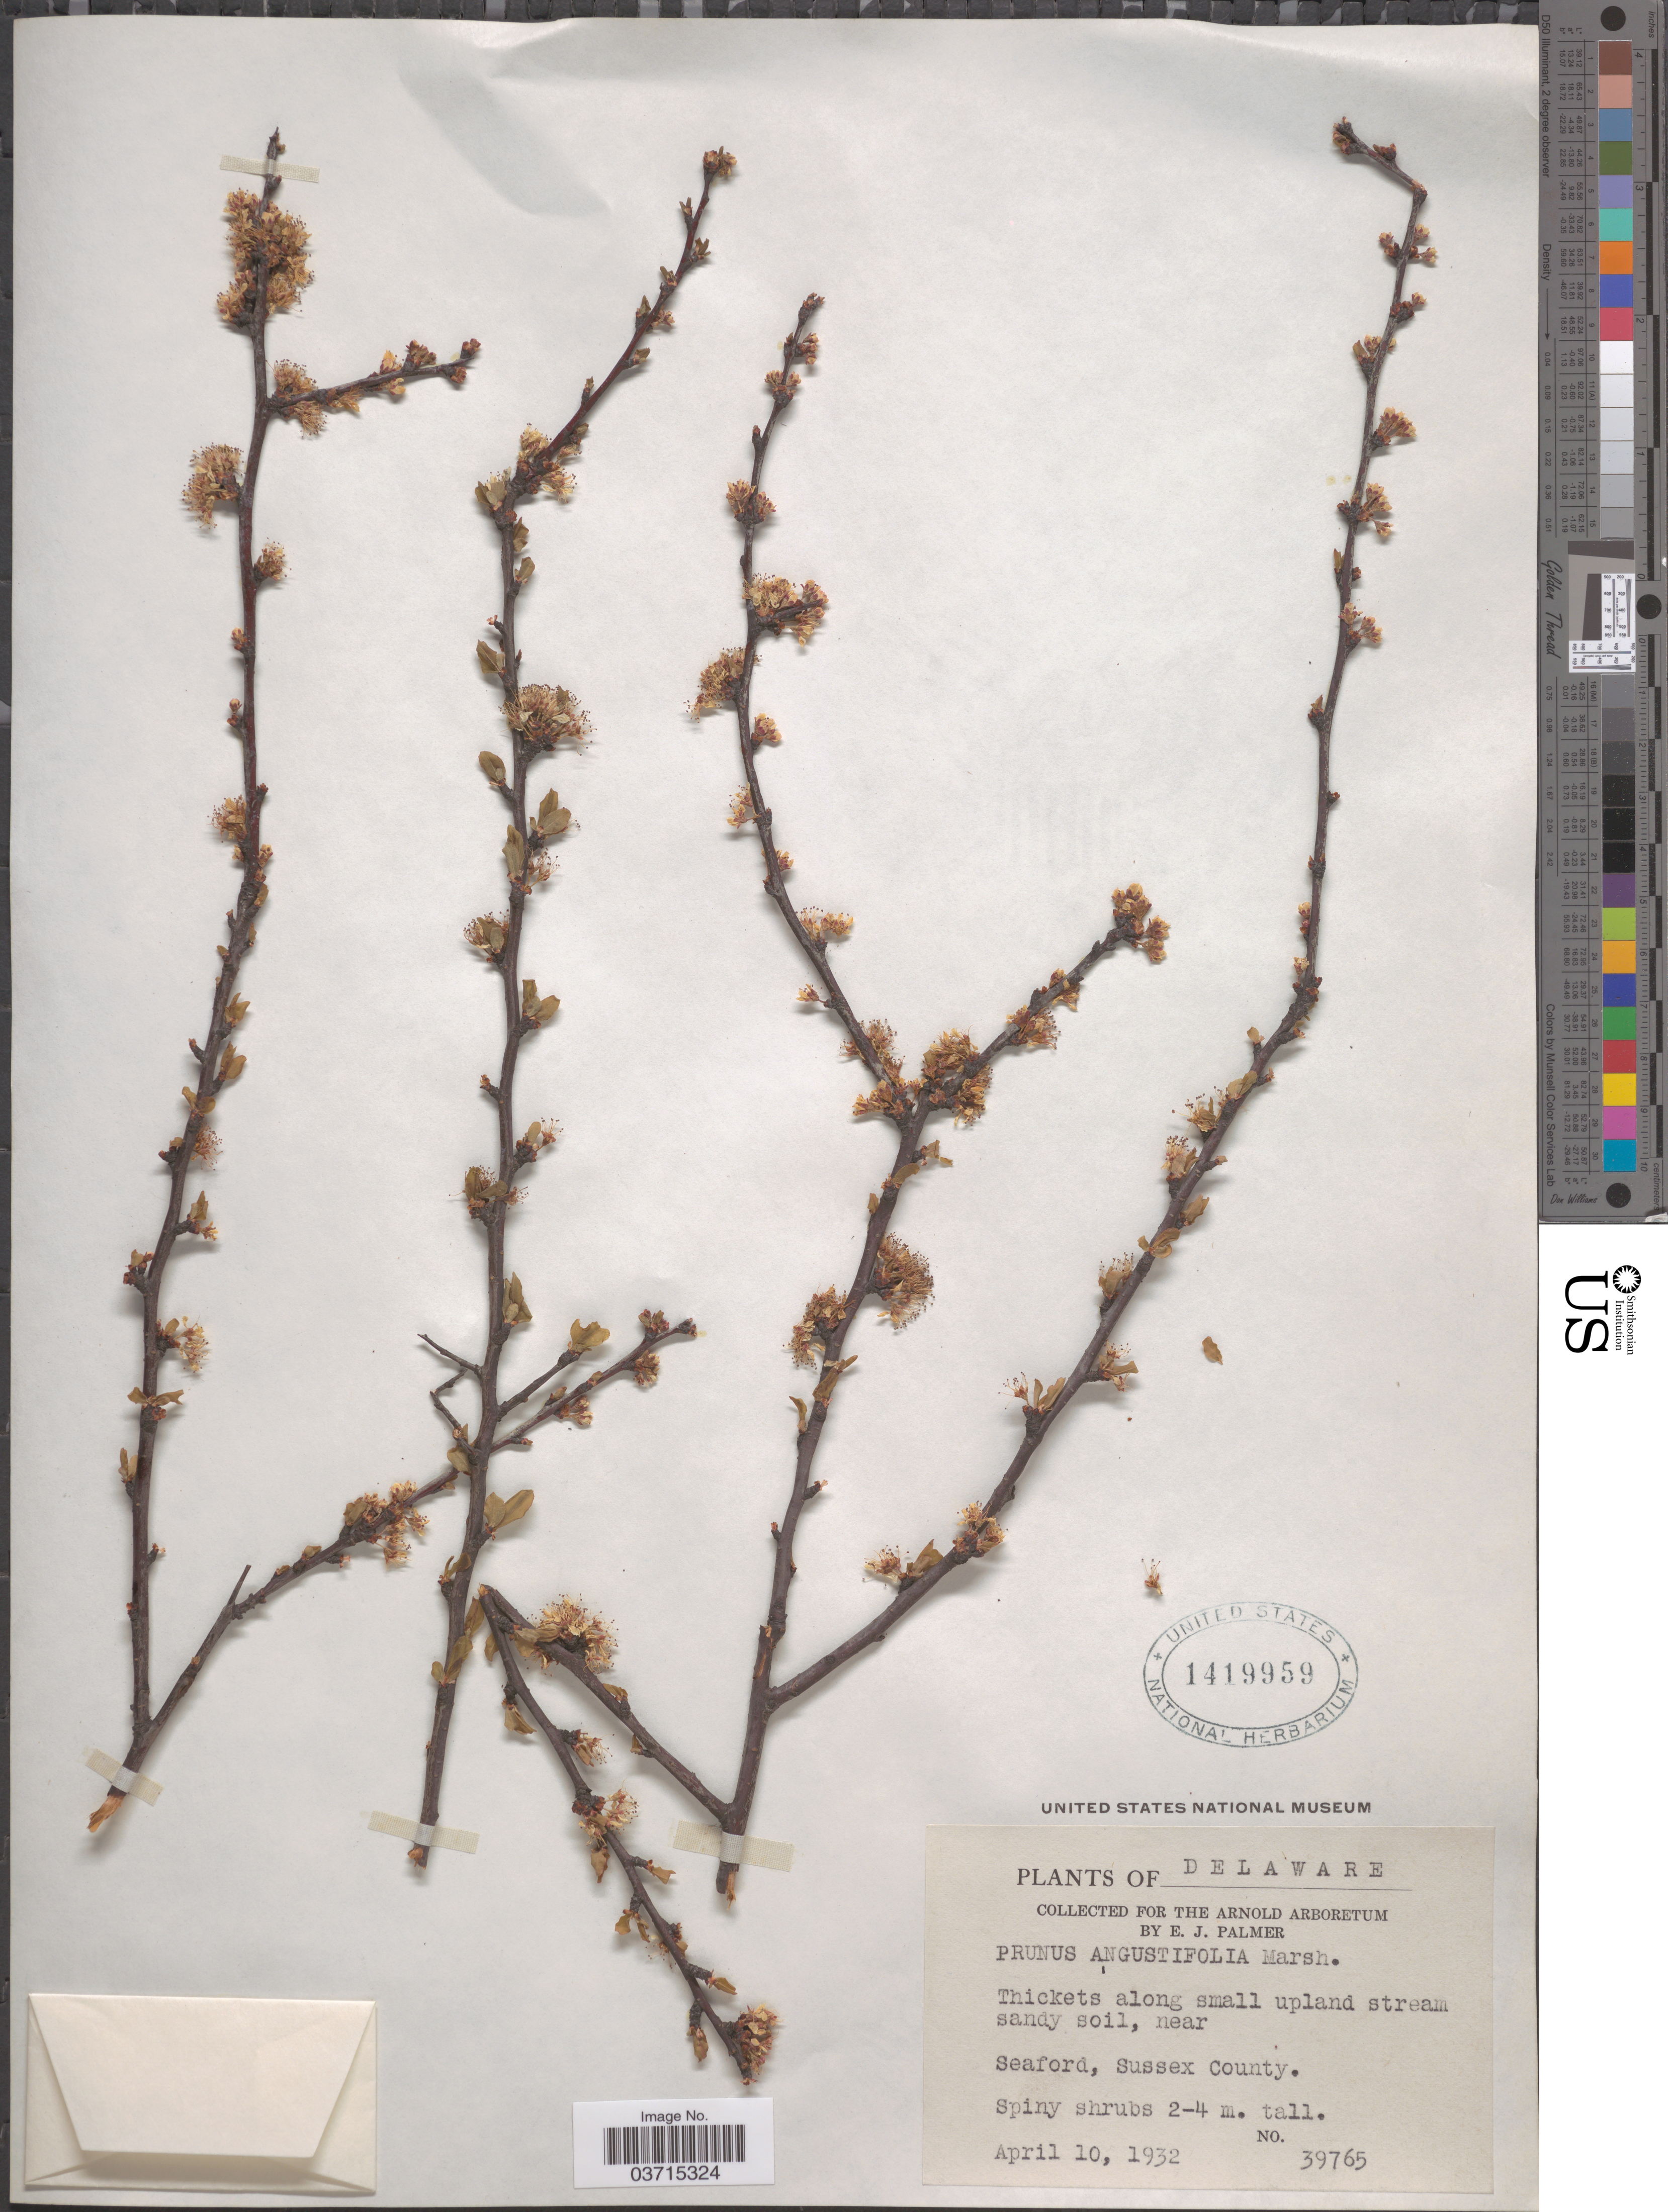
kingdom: Plantae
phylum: Tracheophyta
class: Magnoliopsida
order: Rosales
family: Rosaceae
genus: Prunus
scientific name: Prunus angustifolia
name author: Marshall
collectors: E. J. Palmer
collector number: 39765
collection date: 1932-04-10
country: United States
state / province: Delaware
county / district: Sussex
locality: Near Seaford, Sussex County.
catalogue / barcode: US 1419959